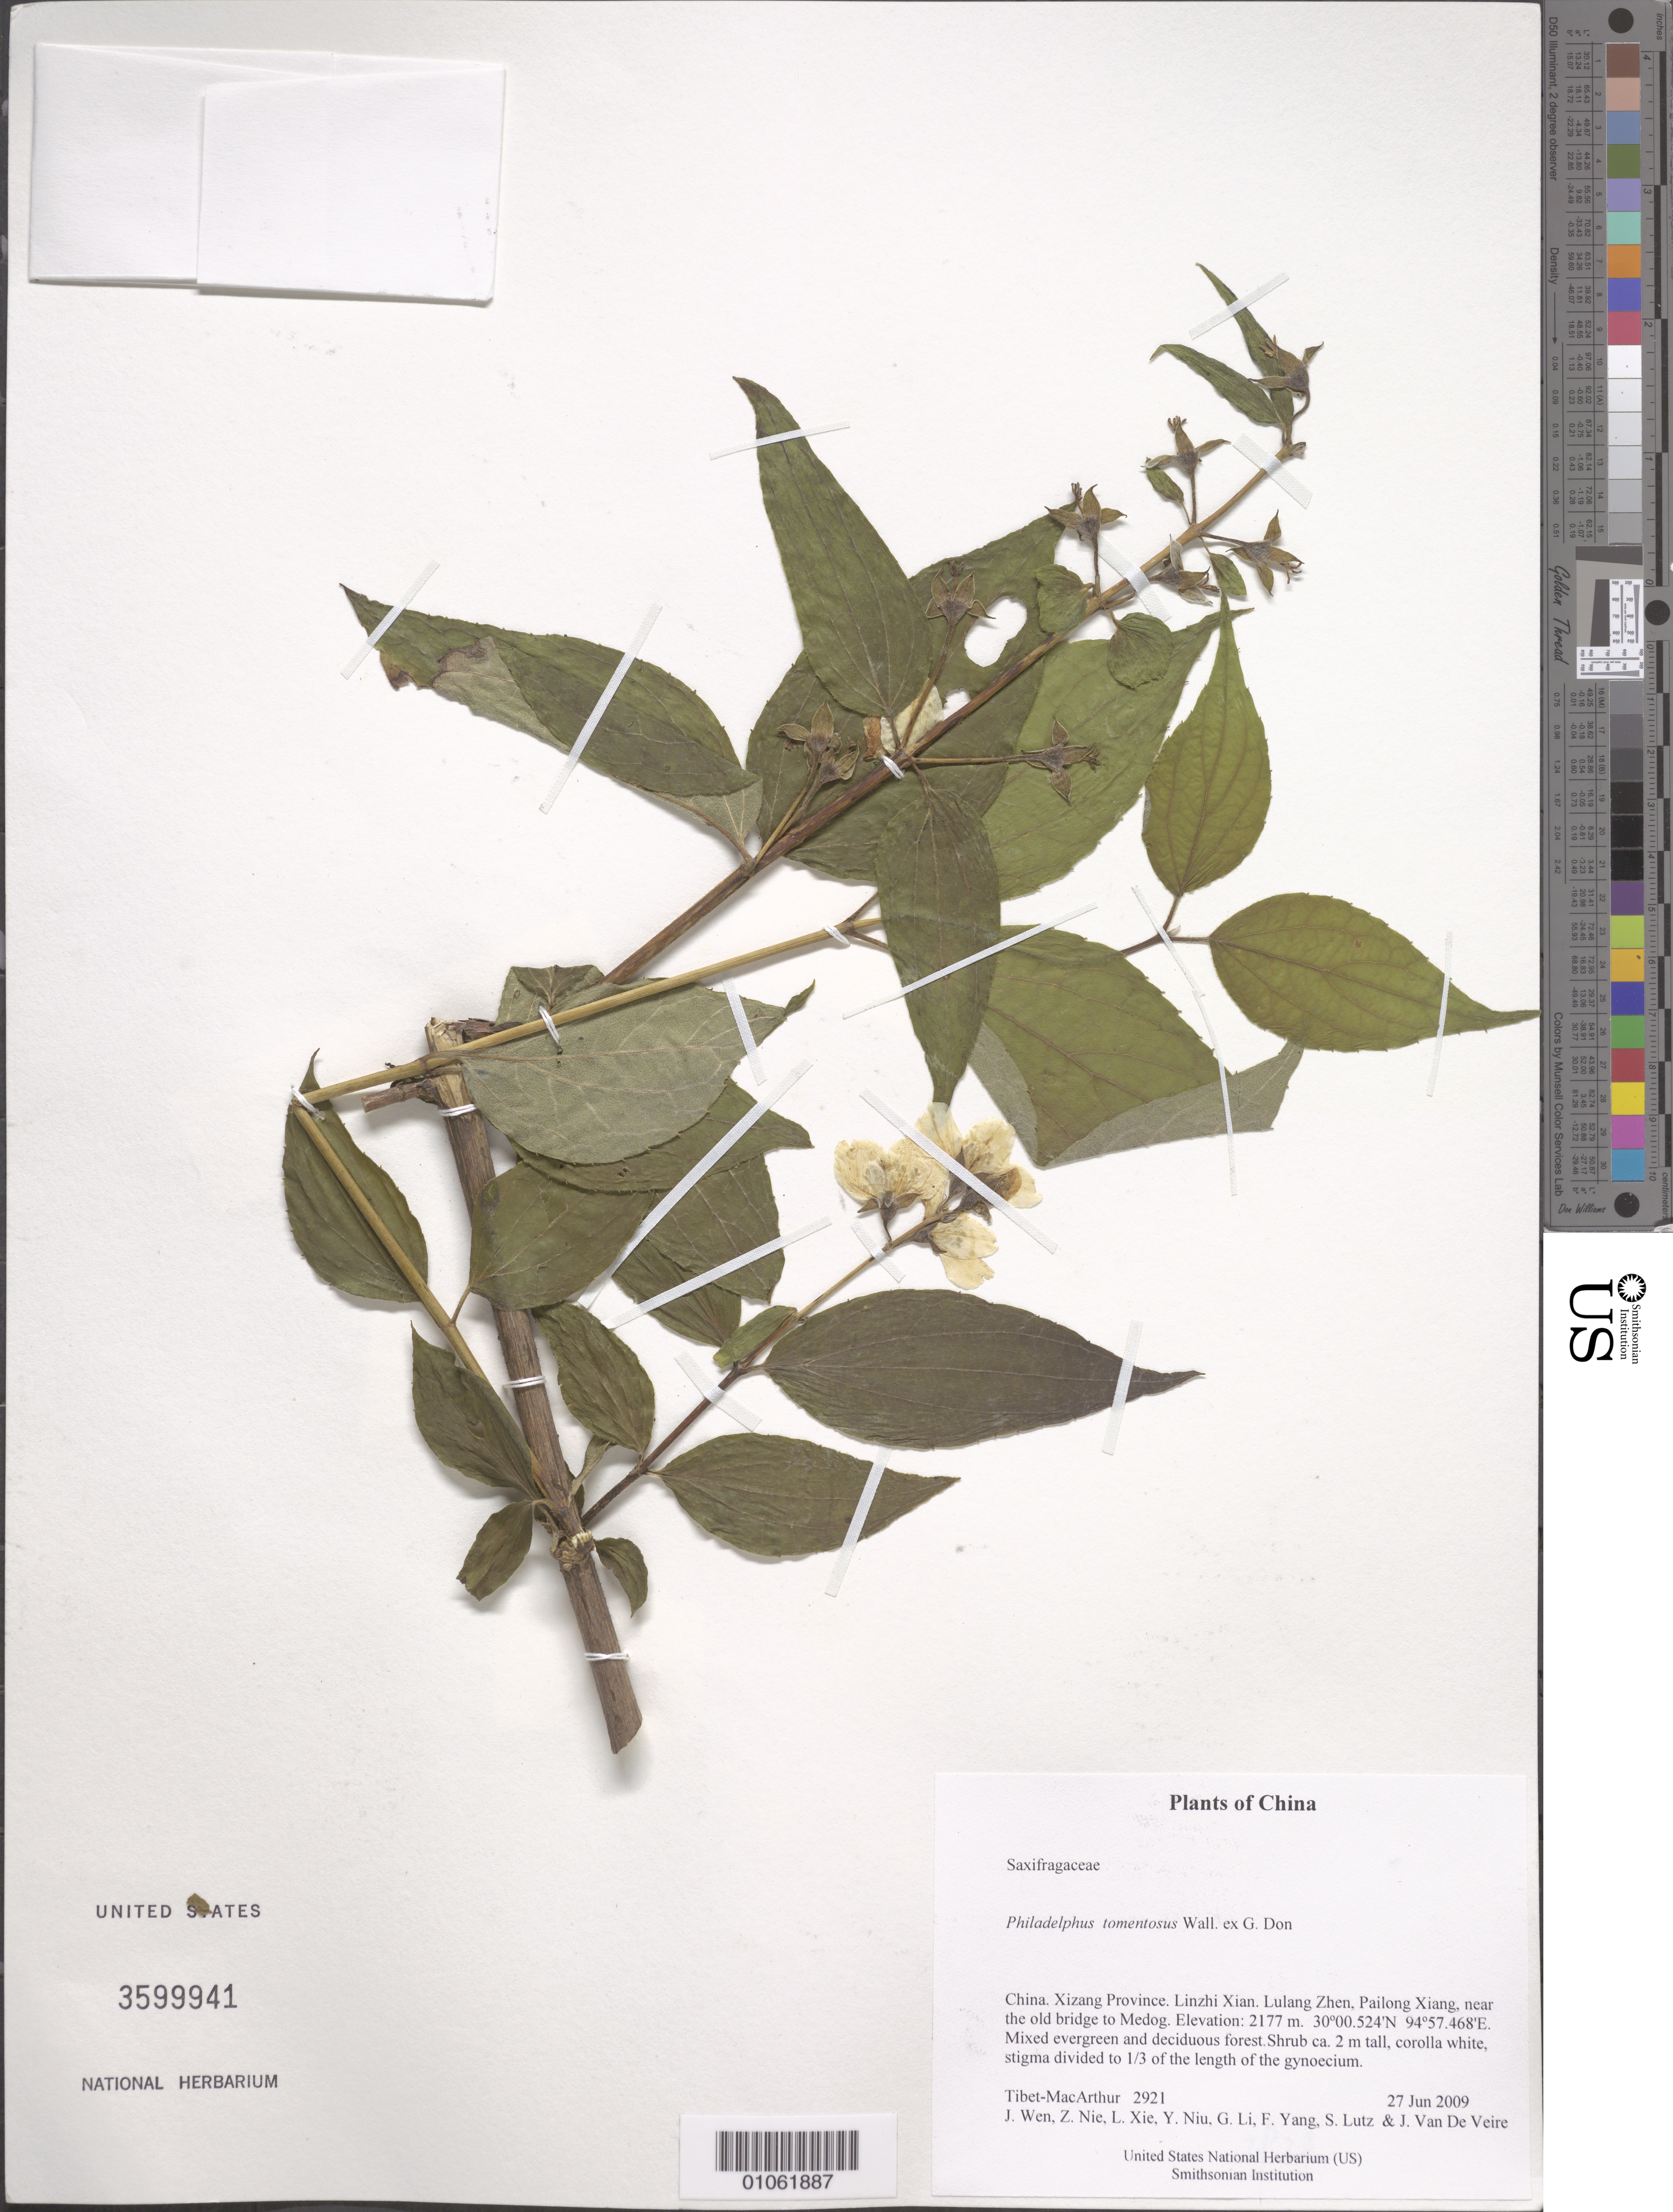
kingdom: Plantae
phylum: Tracheophyta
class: Magnoliopsida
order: Cornales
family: Hydrangeaceae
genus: Philadelphus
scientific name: Philadelphus tomentosus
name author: Wall. ex G. Don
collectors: Tibet-MacArthur, J. Wen, Z. Nie, L. Xie, Y. Niu, G. Li, F. Yang, S. Lutz & J. Van De Veire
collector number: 2921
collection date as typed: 27 Jun 2009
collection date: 2009-06-27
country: China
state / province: Xizang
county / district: Linzhi Xian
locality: Lulang Zhen, Pailong Xiang, near the old bridge to Medog.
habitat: Mixed evergreen and deciduous forest.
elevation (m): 2177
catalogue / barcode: US 3599941